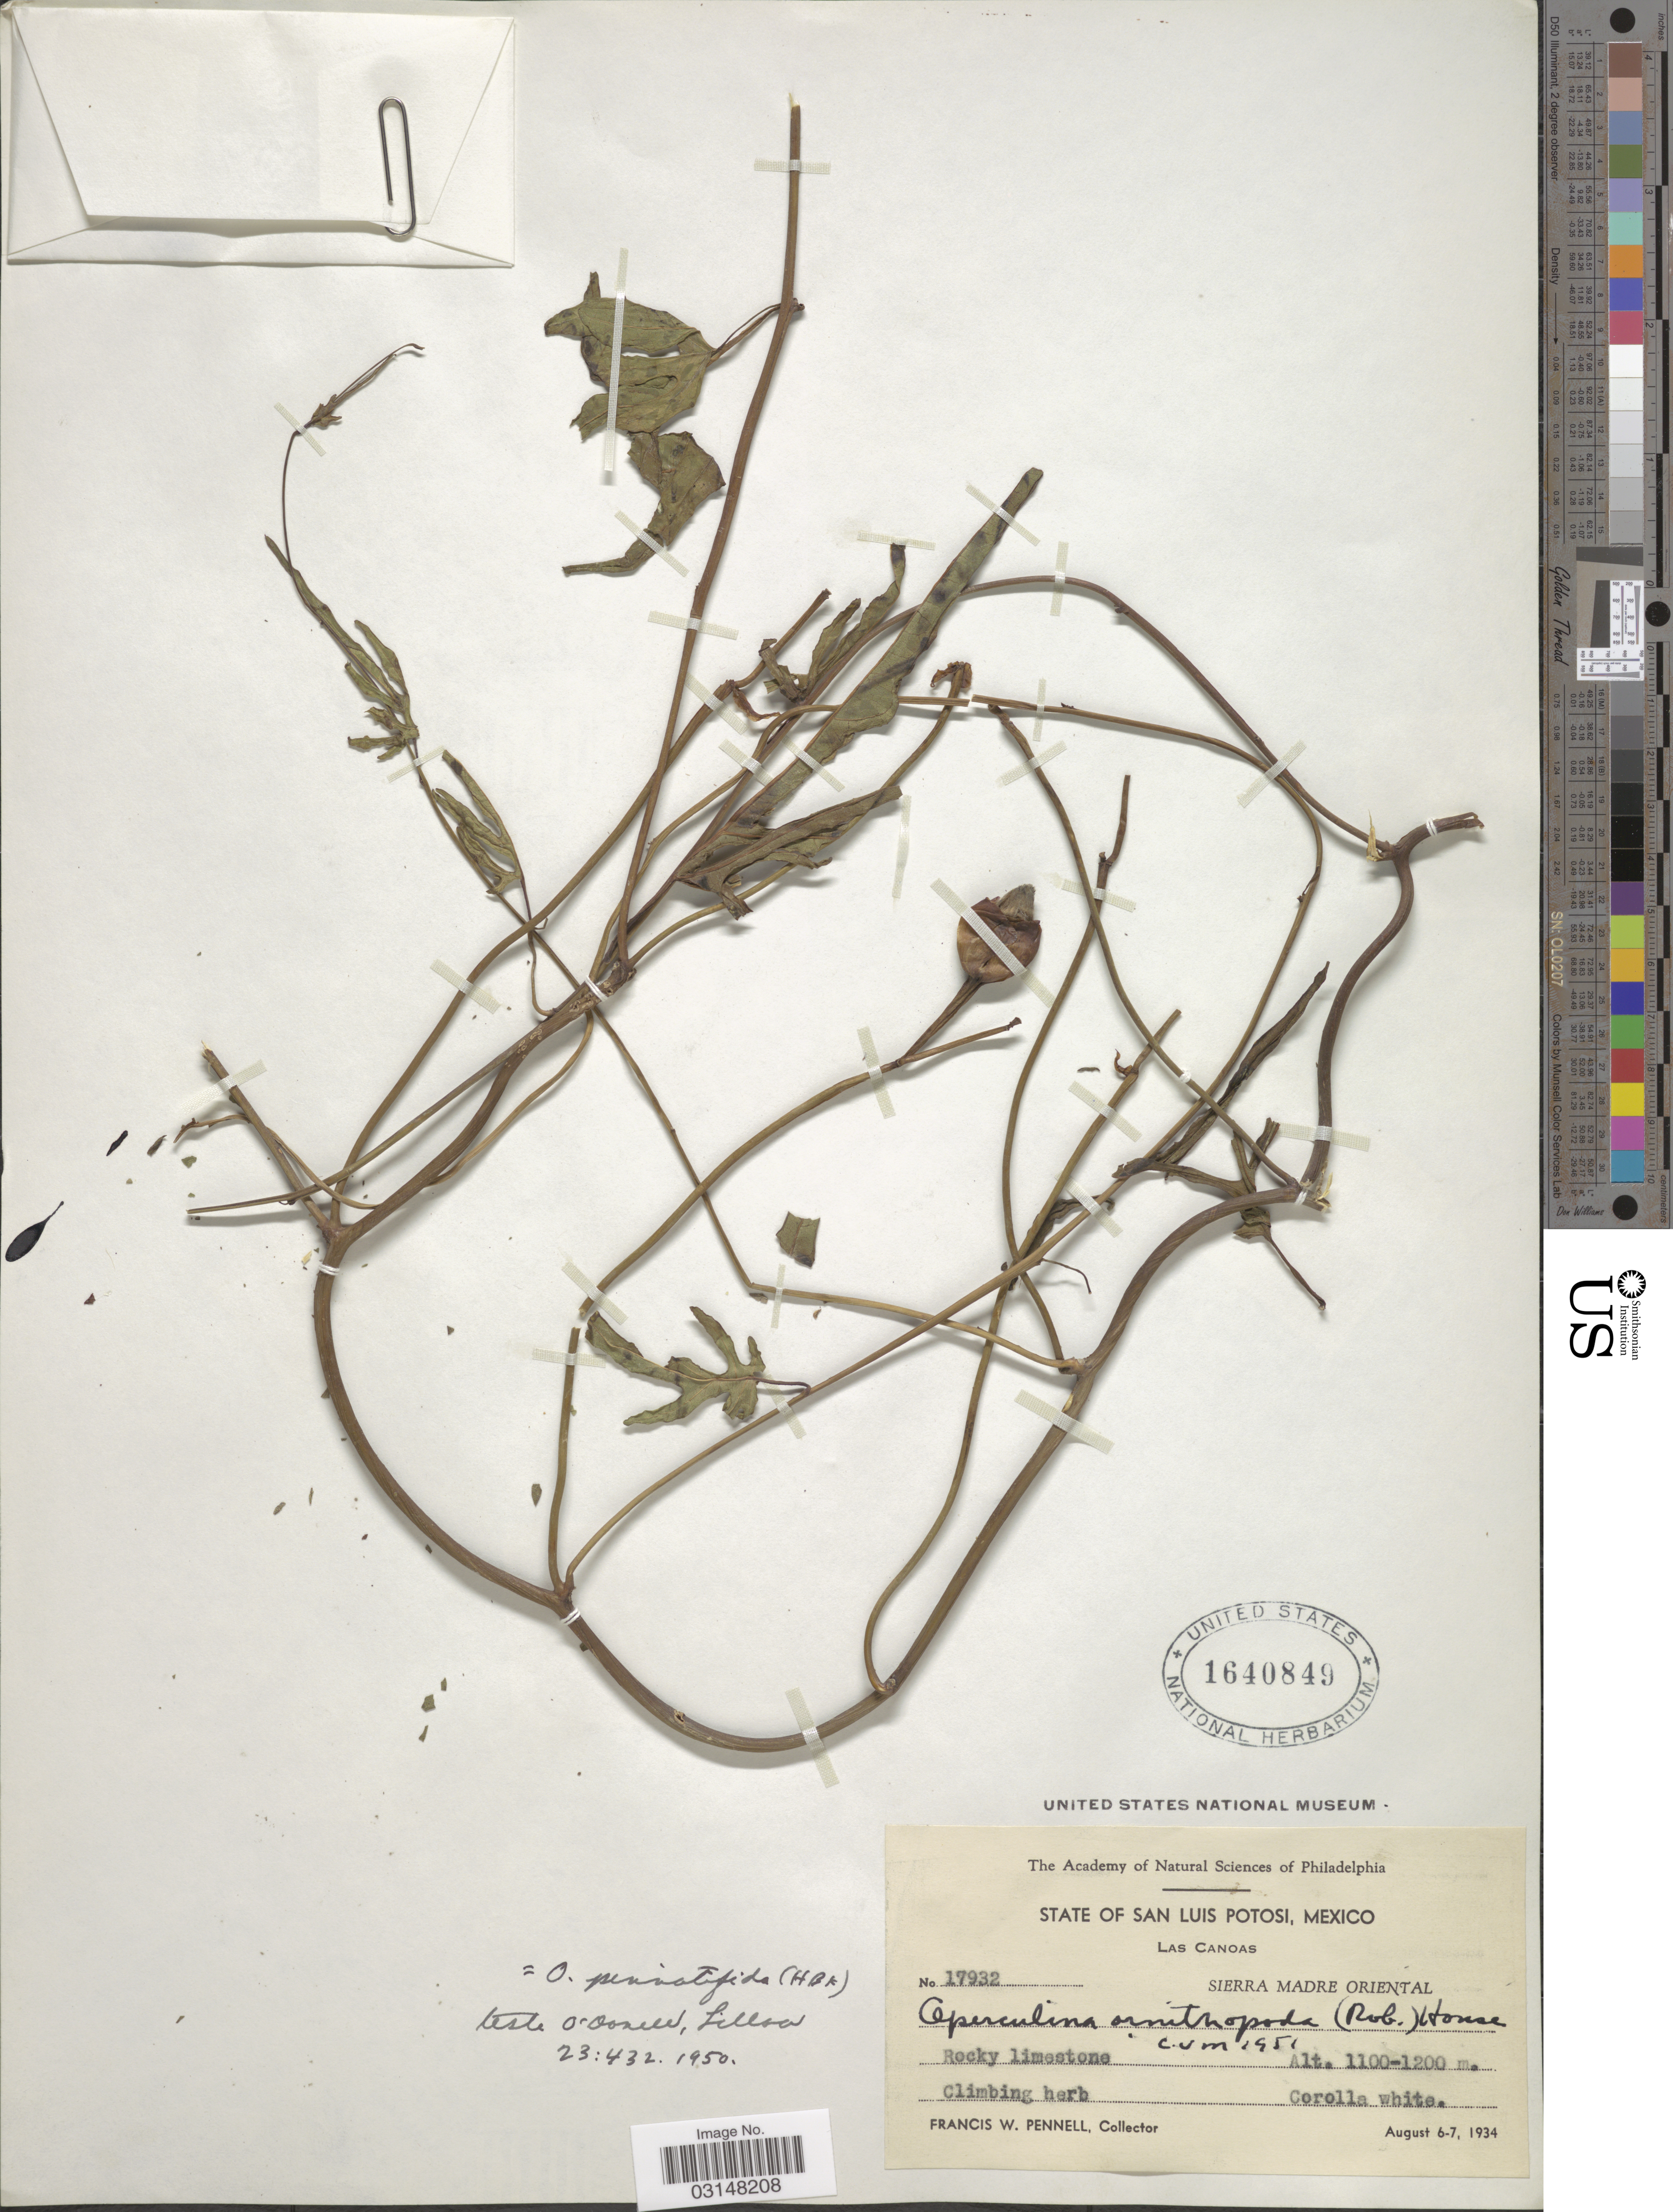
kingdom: Plantae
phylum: Tracheophyta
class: Magnoliopsida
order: Solanales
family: Convolvulaceae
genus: Operculina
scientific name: Operculina ornithopoda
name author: (B.L. Rob.) House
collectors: F. W. Pennell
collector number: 17932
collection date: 1934-08-06/1934-08-07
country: Mexico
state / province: San Luis Potosí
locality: Las Canoas. Sierra Madre Oriental.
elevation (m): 1100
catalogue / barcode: US 1640849